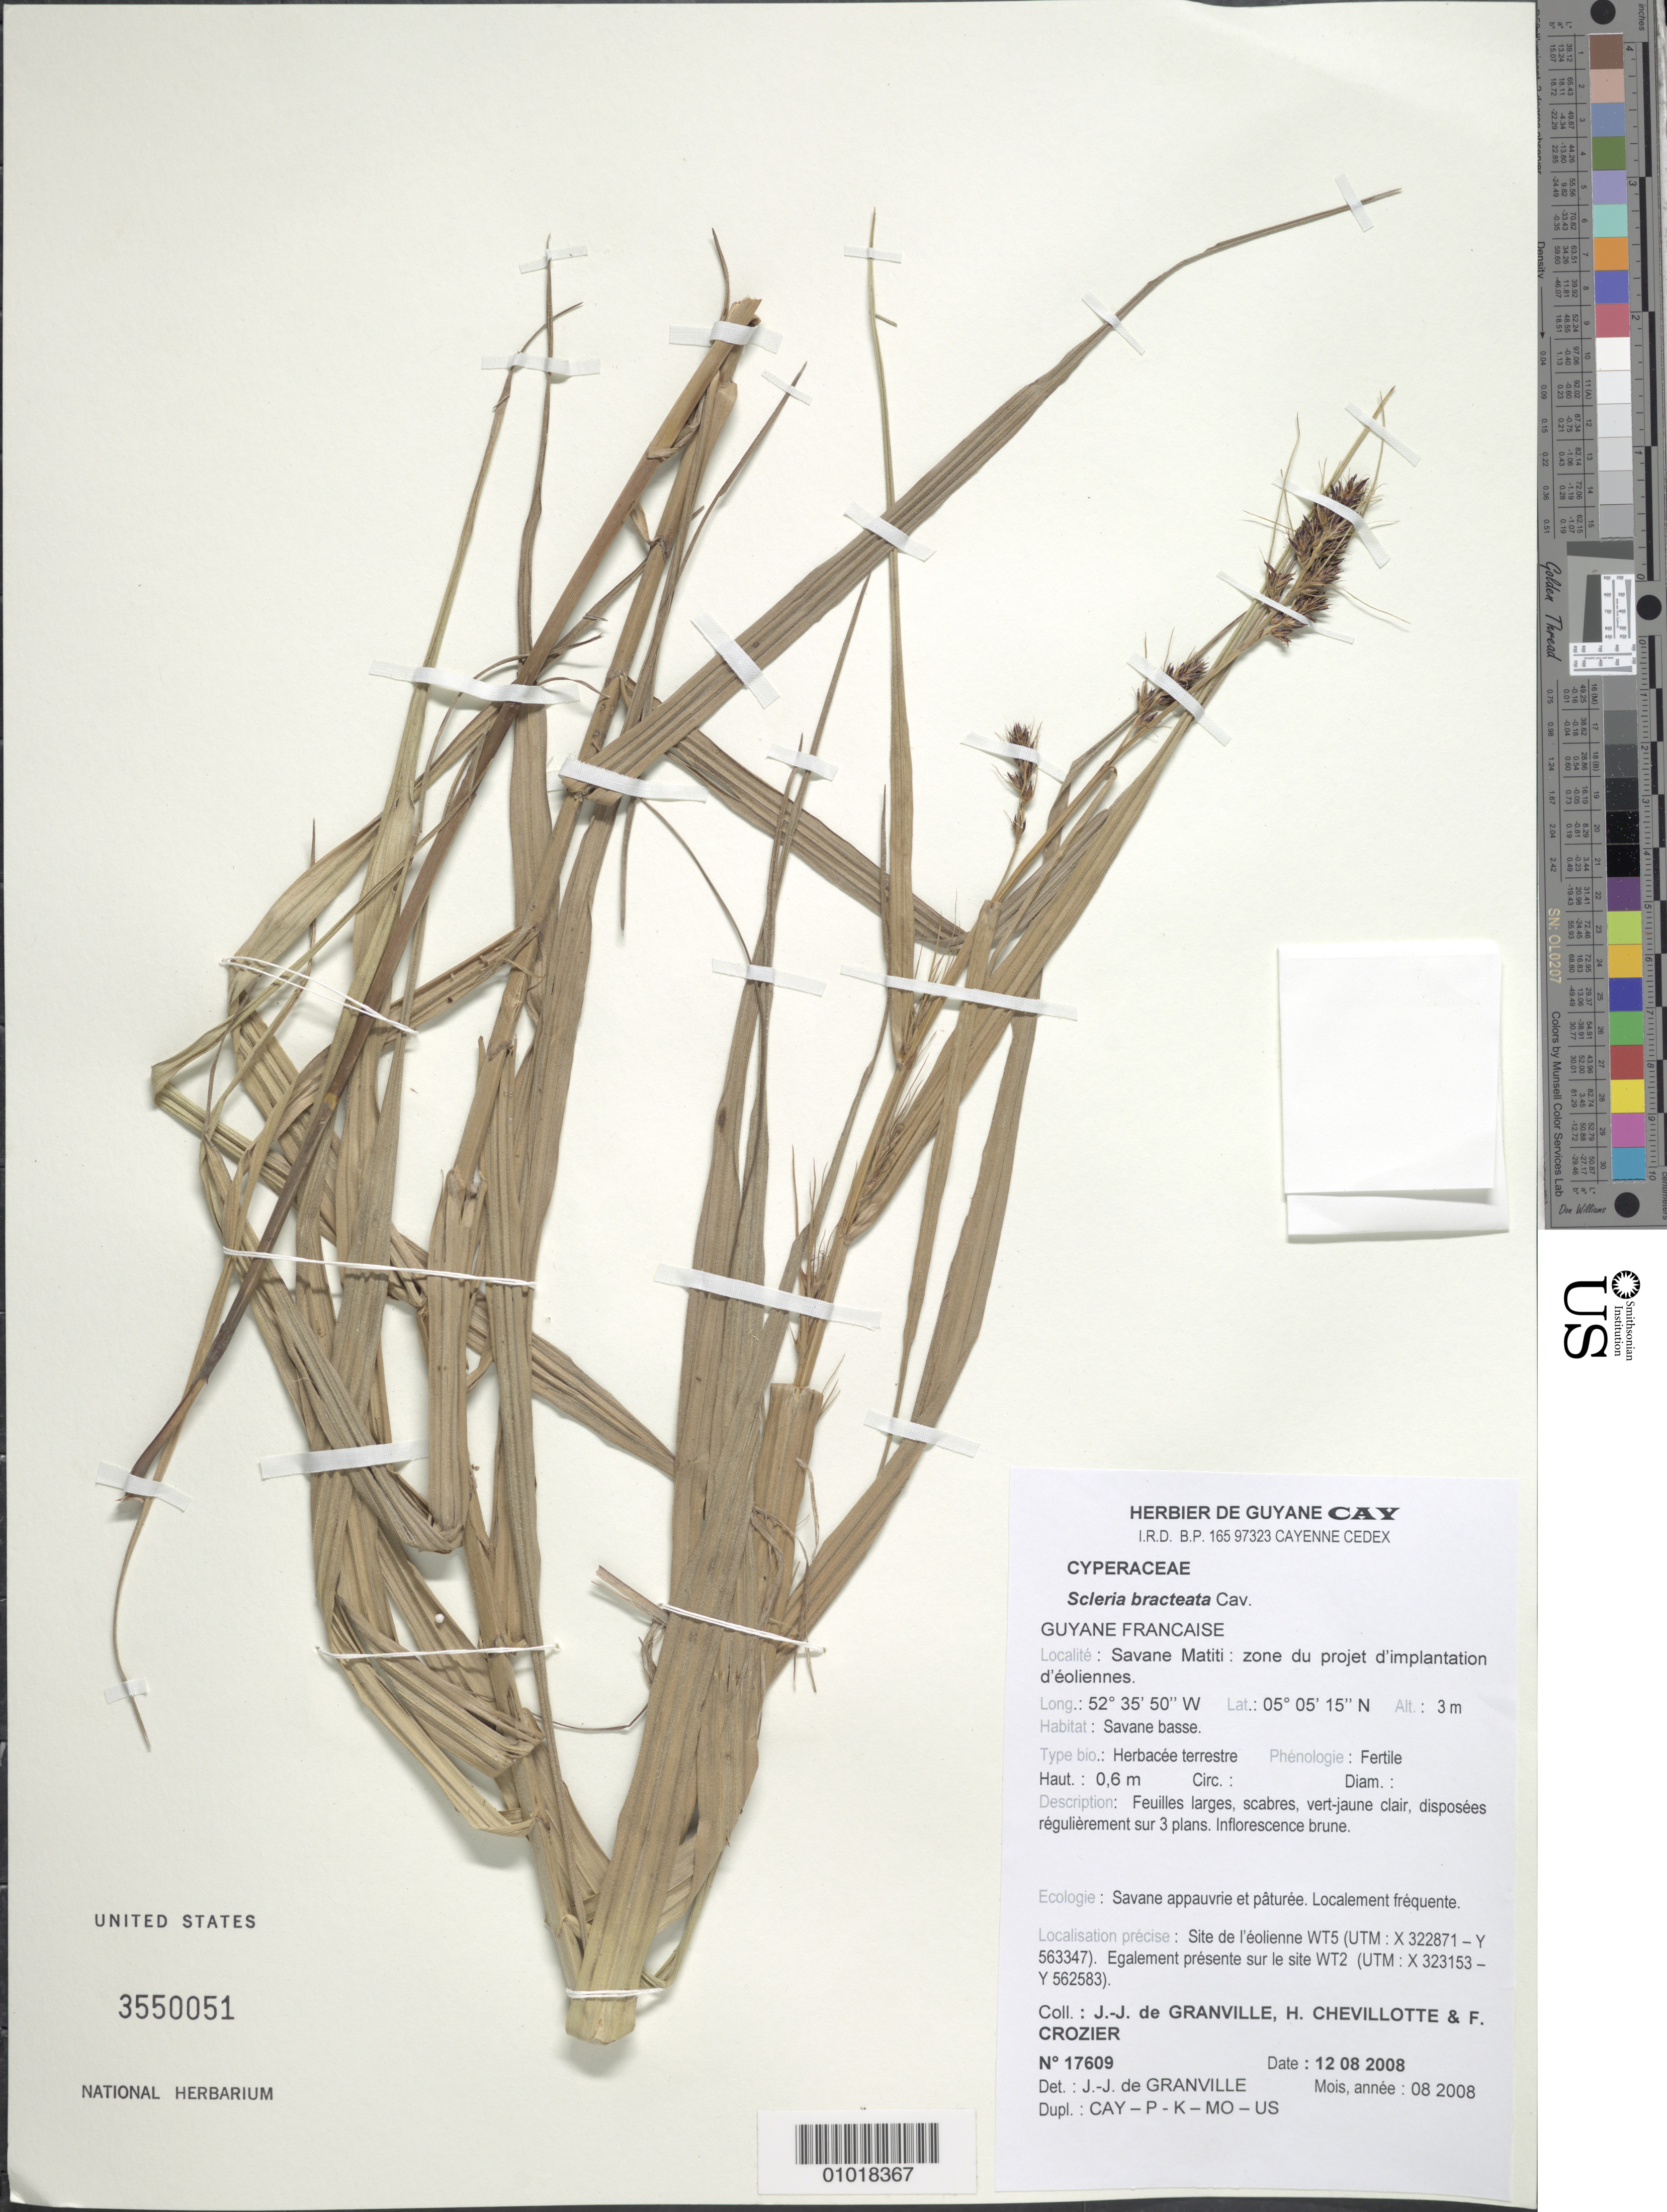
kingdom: Plantae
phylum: Tracheophyta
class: Liliopsida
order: Poales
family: Cyperaceae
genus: Scleria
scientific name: Scleria bracteata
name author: Cav.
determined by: Granville, J. J. de, (CAY), Institut de Recherche pour le Developpement (IRD) (FRENCH GUIANA)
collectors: J.-J. de Granville, H. Chevillotte & F. Crozier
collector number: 17609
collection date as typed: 12-Aug-08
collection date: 2008-08-12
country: French Guiana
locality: Savane Matiti: zone du projet d'implanation d'éoliennes. Site de l'eolienne WT5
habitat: Savane basse. Savane appauvrie et paturee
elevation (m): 3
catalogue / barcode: US 3550051